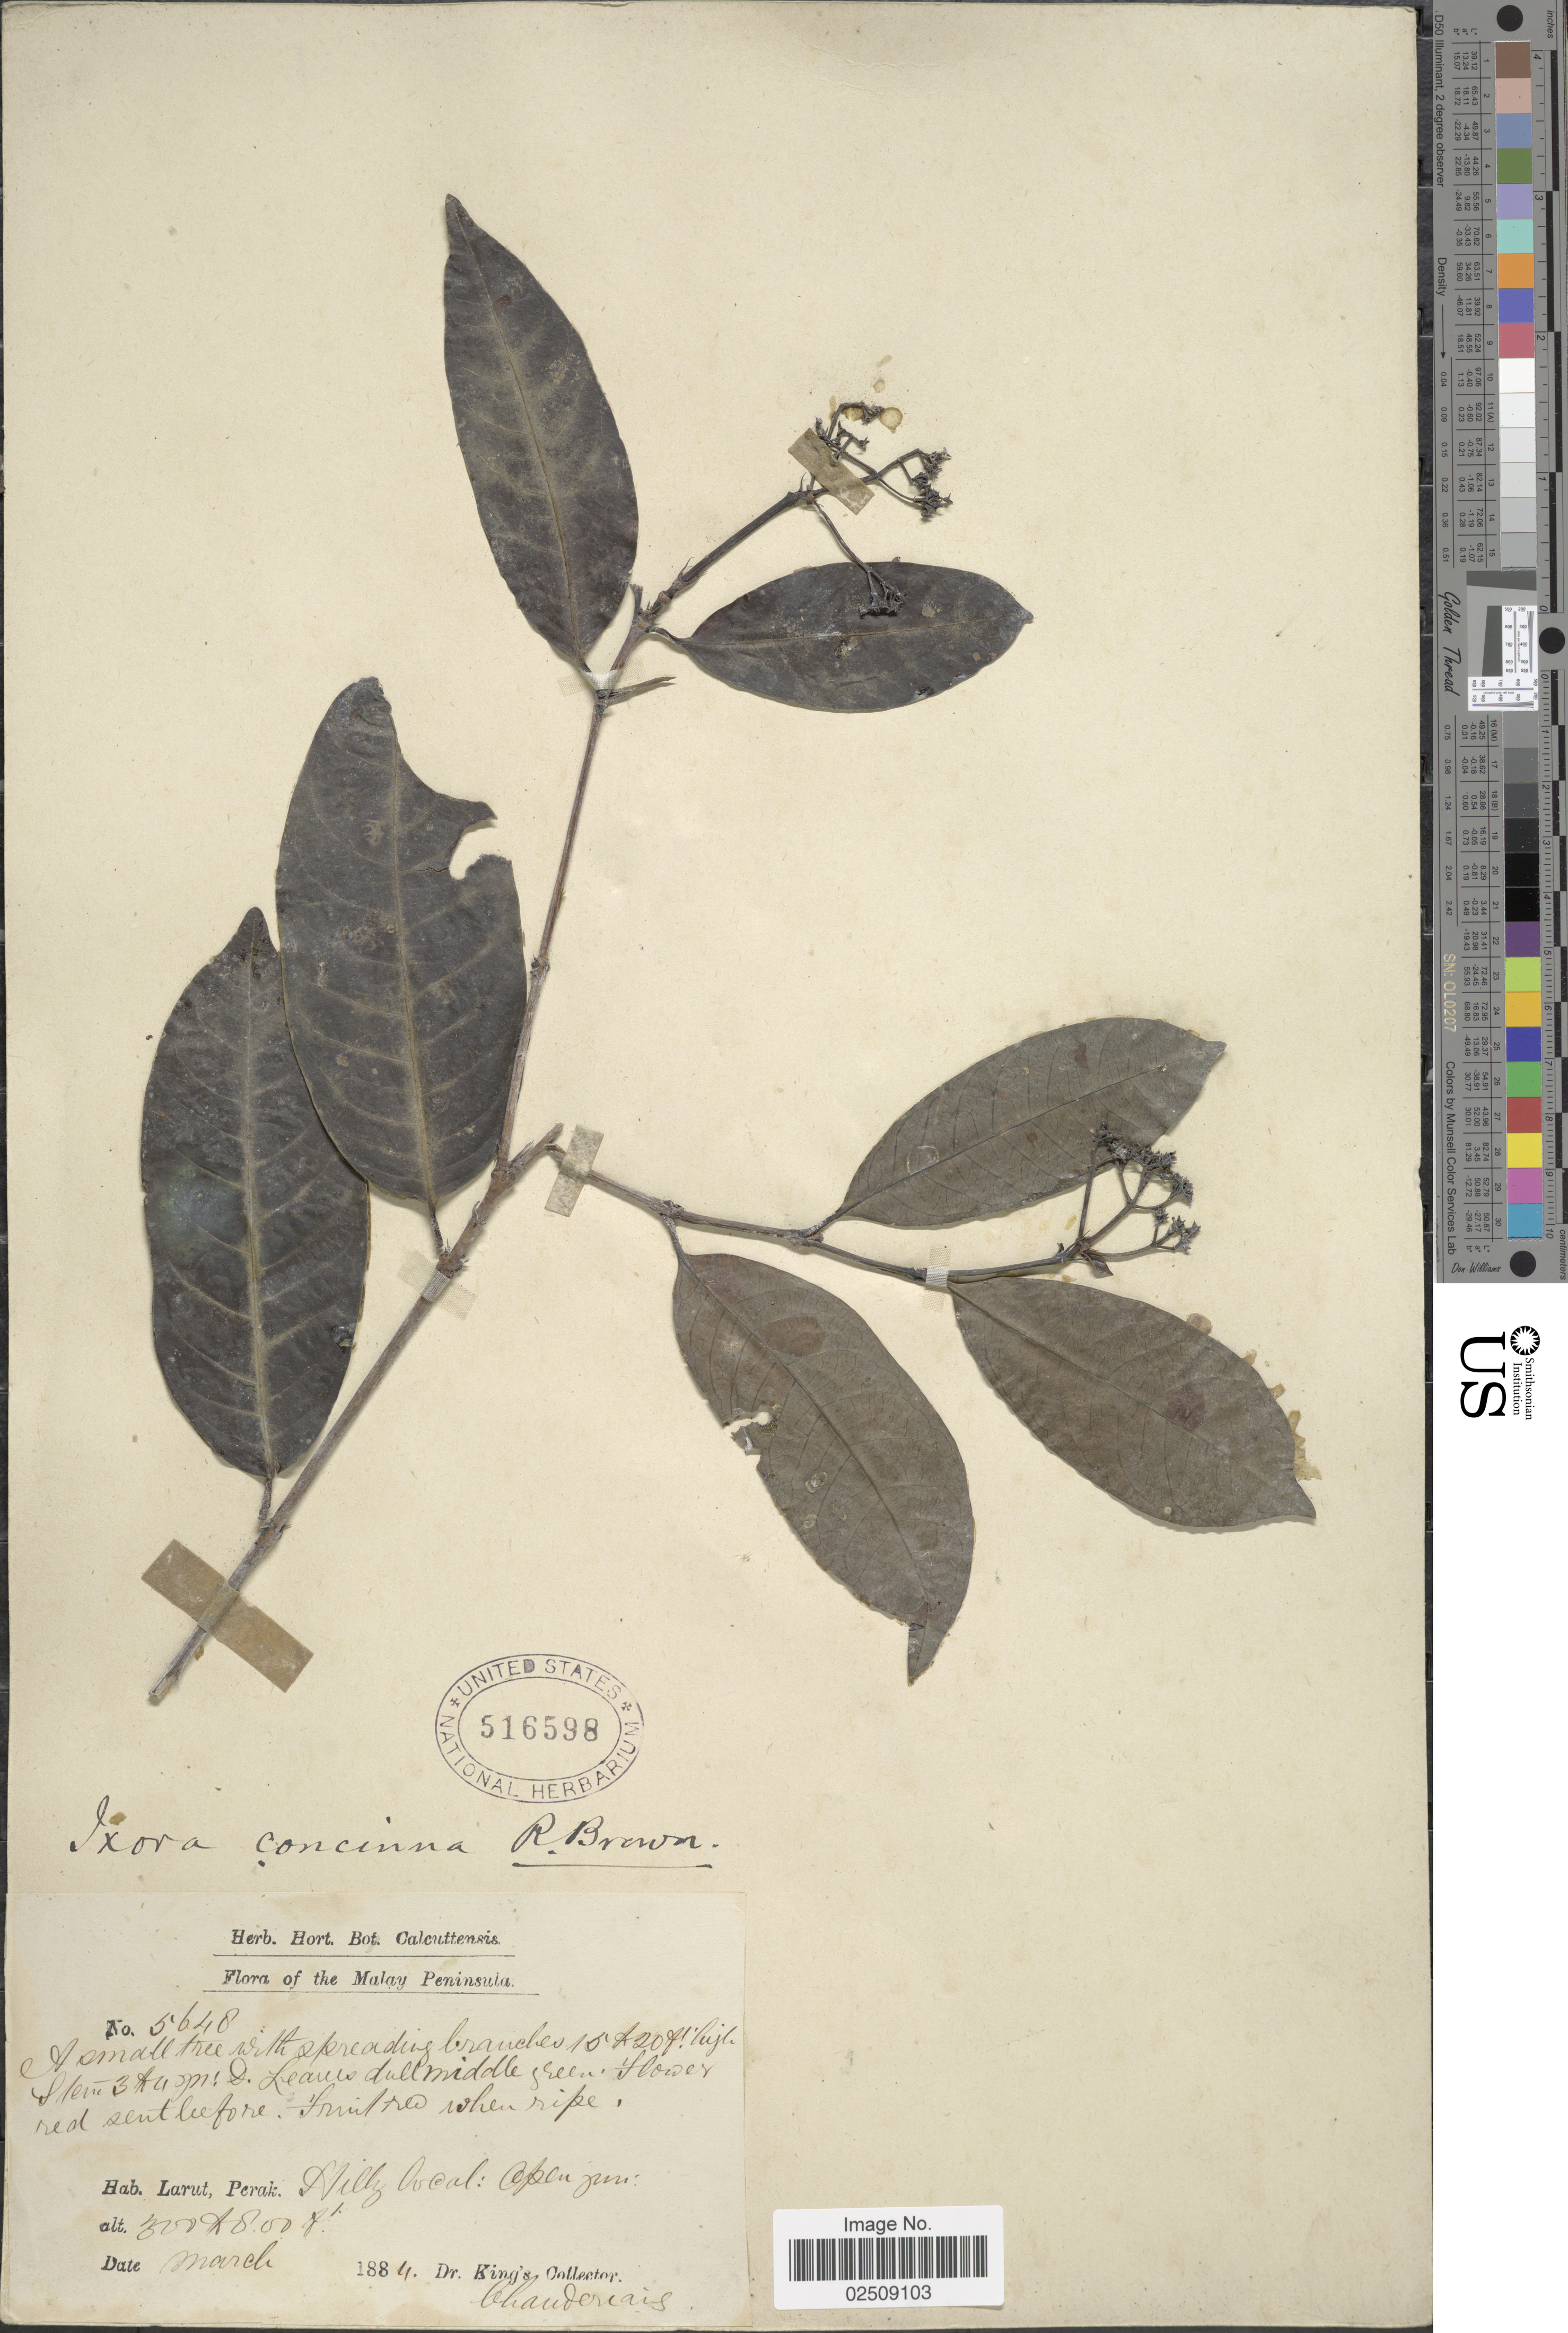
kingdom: Plantae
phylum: Tracheophyta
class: Magnoliopsida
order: Gentianales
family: Rubiaceae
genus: Ixora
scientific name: Ixora concinna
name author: R. Br. ex Hook. f.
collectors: Dr. King's collector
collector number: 5648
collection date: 1884-03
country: Malaysia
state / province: Perak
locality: Malay Peninsula. Larut, Perak. Hills local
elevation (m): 91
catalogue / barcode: US 516598